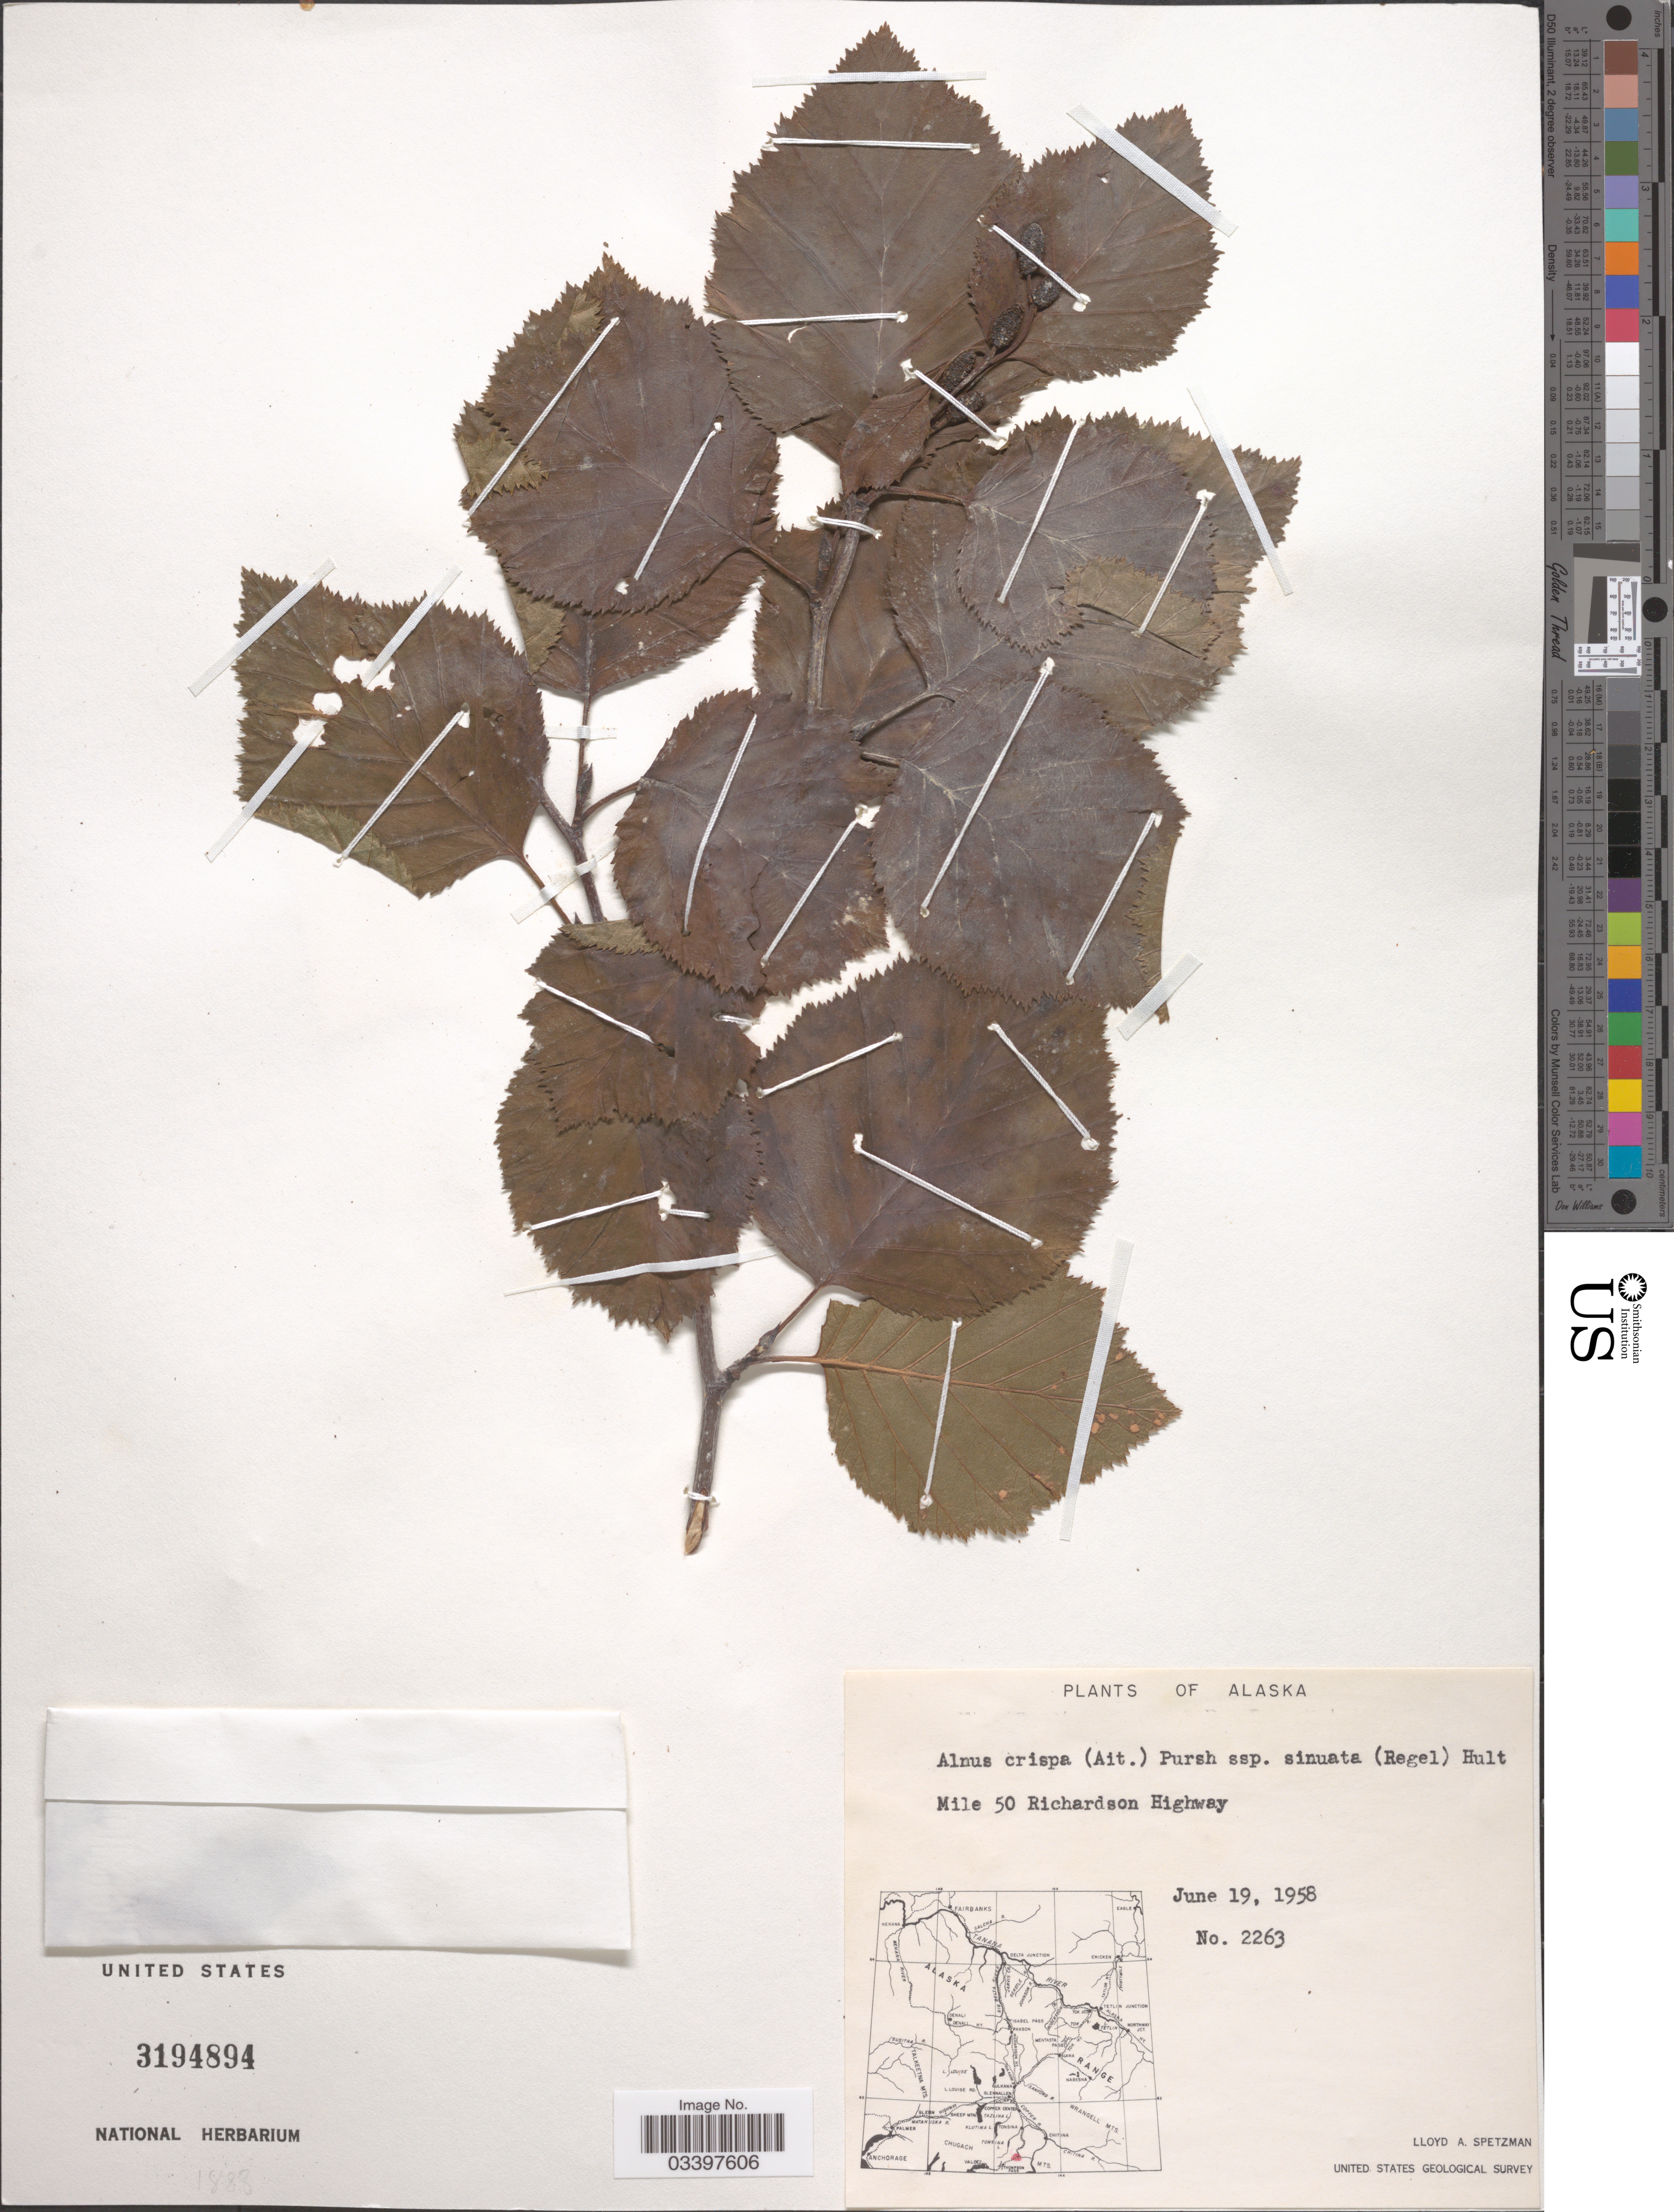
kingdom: Plantae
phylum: Tracheophyta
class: Magnoliopsida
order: Fagales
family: Betulaceae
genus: Alnus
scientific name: Alnus alnobetula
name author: (Ehrh.) K. Koch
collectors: L. Spetzman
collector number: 2263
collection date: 1958-06-19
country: United States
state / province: Alaska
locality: Mile 50 Richardson Highway.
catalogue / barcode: US 3194894